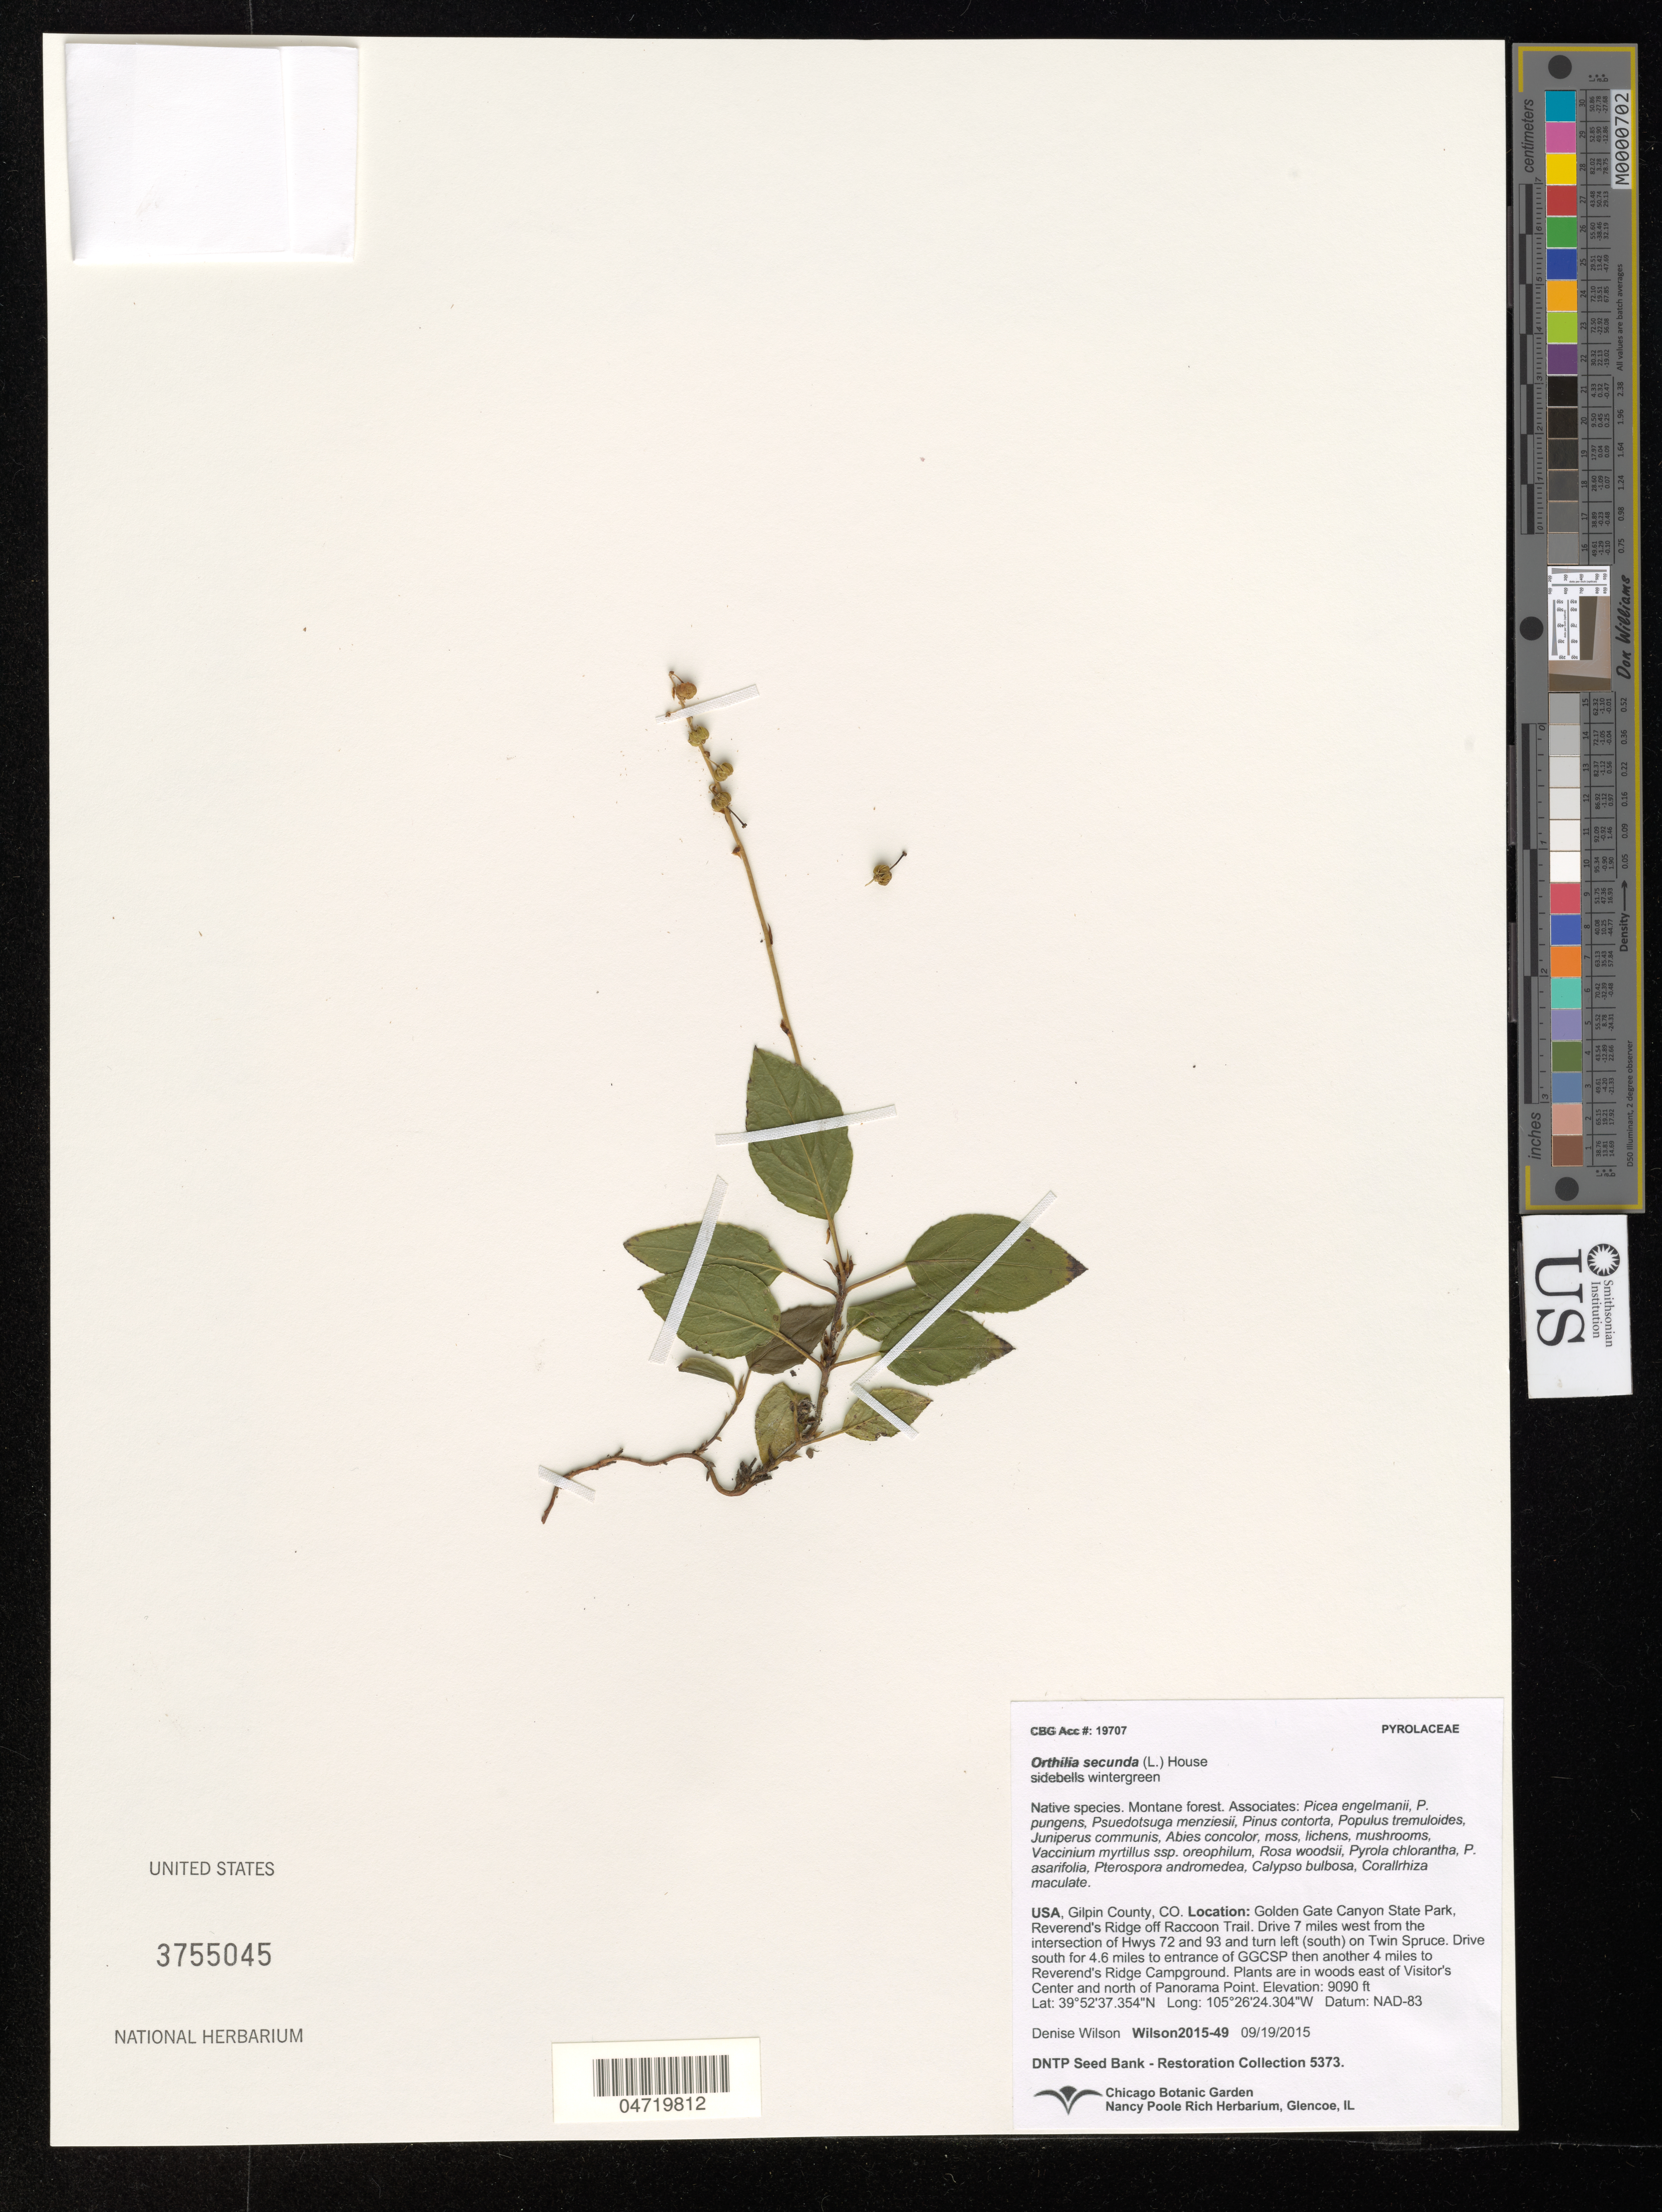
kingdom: Plantae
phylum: Tracheophyta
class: Magnoliopsida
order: Ericales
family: Ericaceae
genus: Orthilia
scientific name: Orthilia secunda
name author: (L.) House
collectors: D. Wilson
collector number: Wilson2015-49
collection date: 2015-09-19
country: United States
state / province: Colorado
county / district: Gilpin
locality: Golden Gate Canyon State Park, Reverend's Ridge off Racoon Trail. Drive 7 miles west from the intersection of HWYs 72 & 93, and turn left (south) on Twin Spruce. Drive south for 4.6 miles to entrance to GGCSP, then another 4 mi to Reverend's Ridge Campground. Plants in woods east of Visitor's Center, north of Panorama Point.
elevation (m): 2771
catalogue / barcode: US 3755045